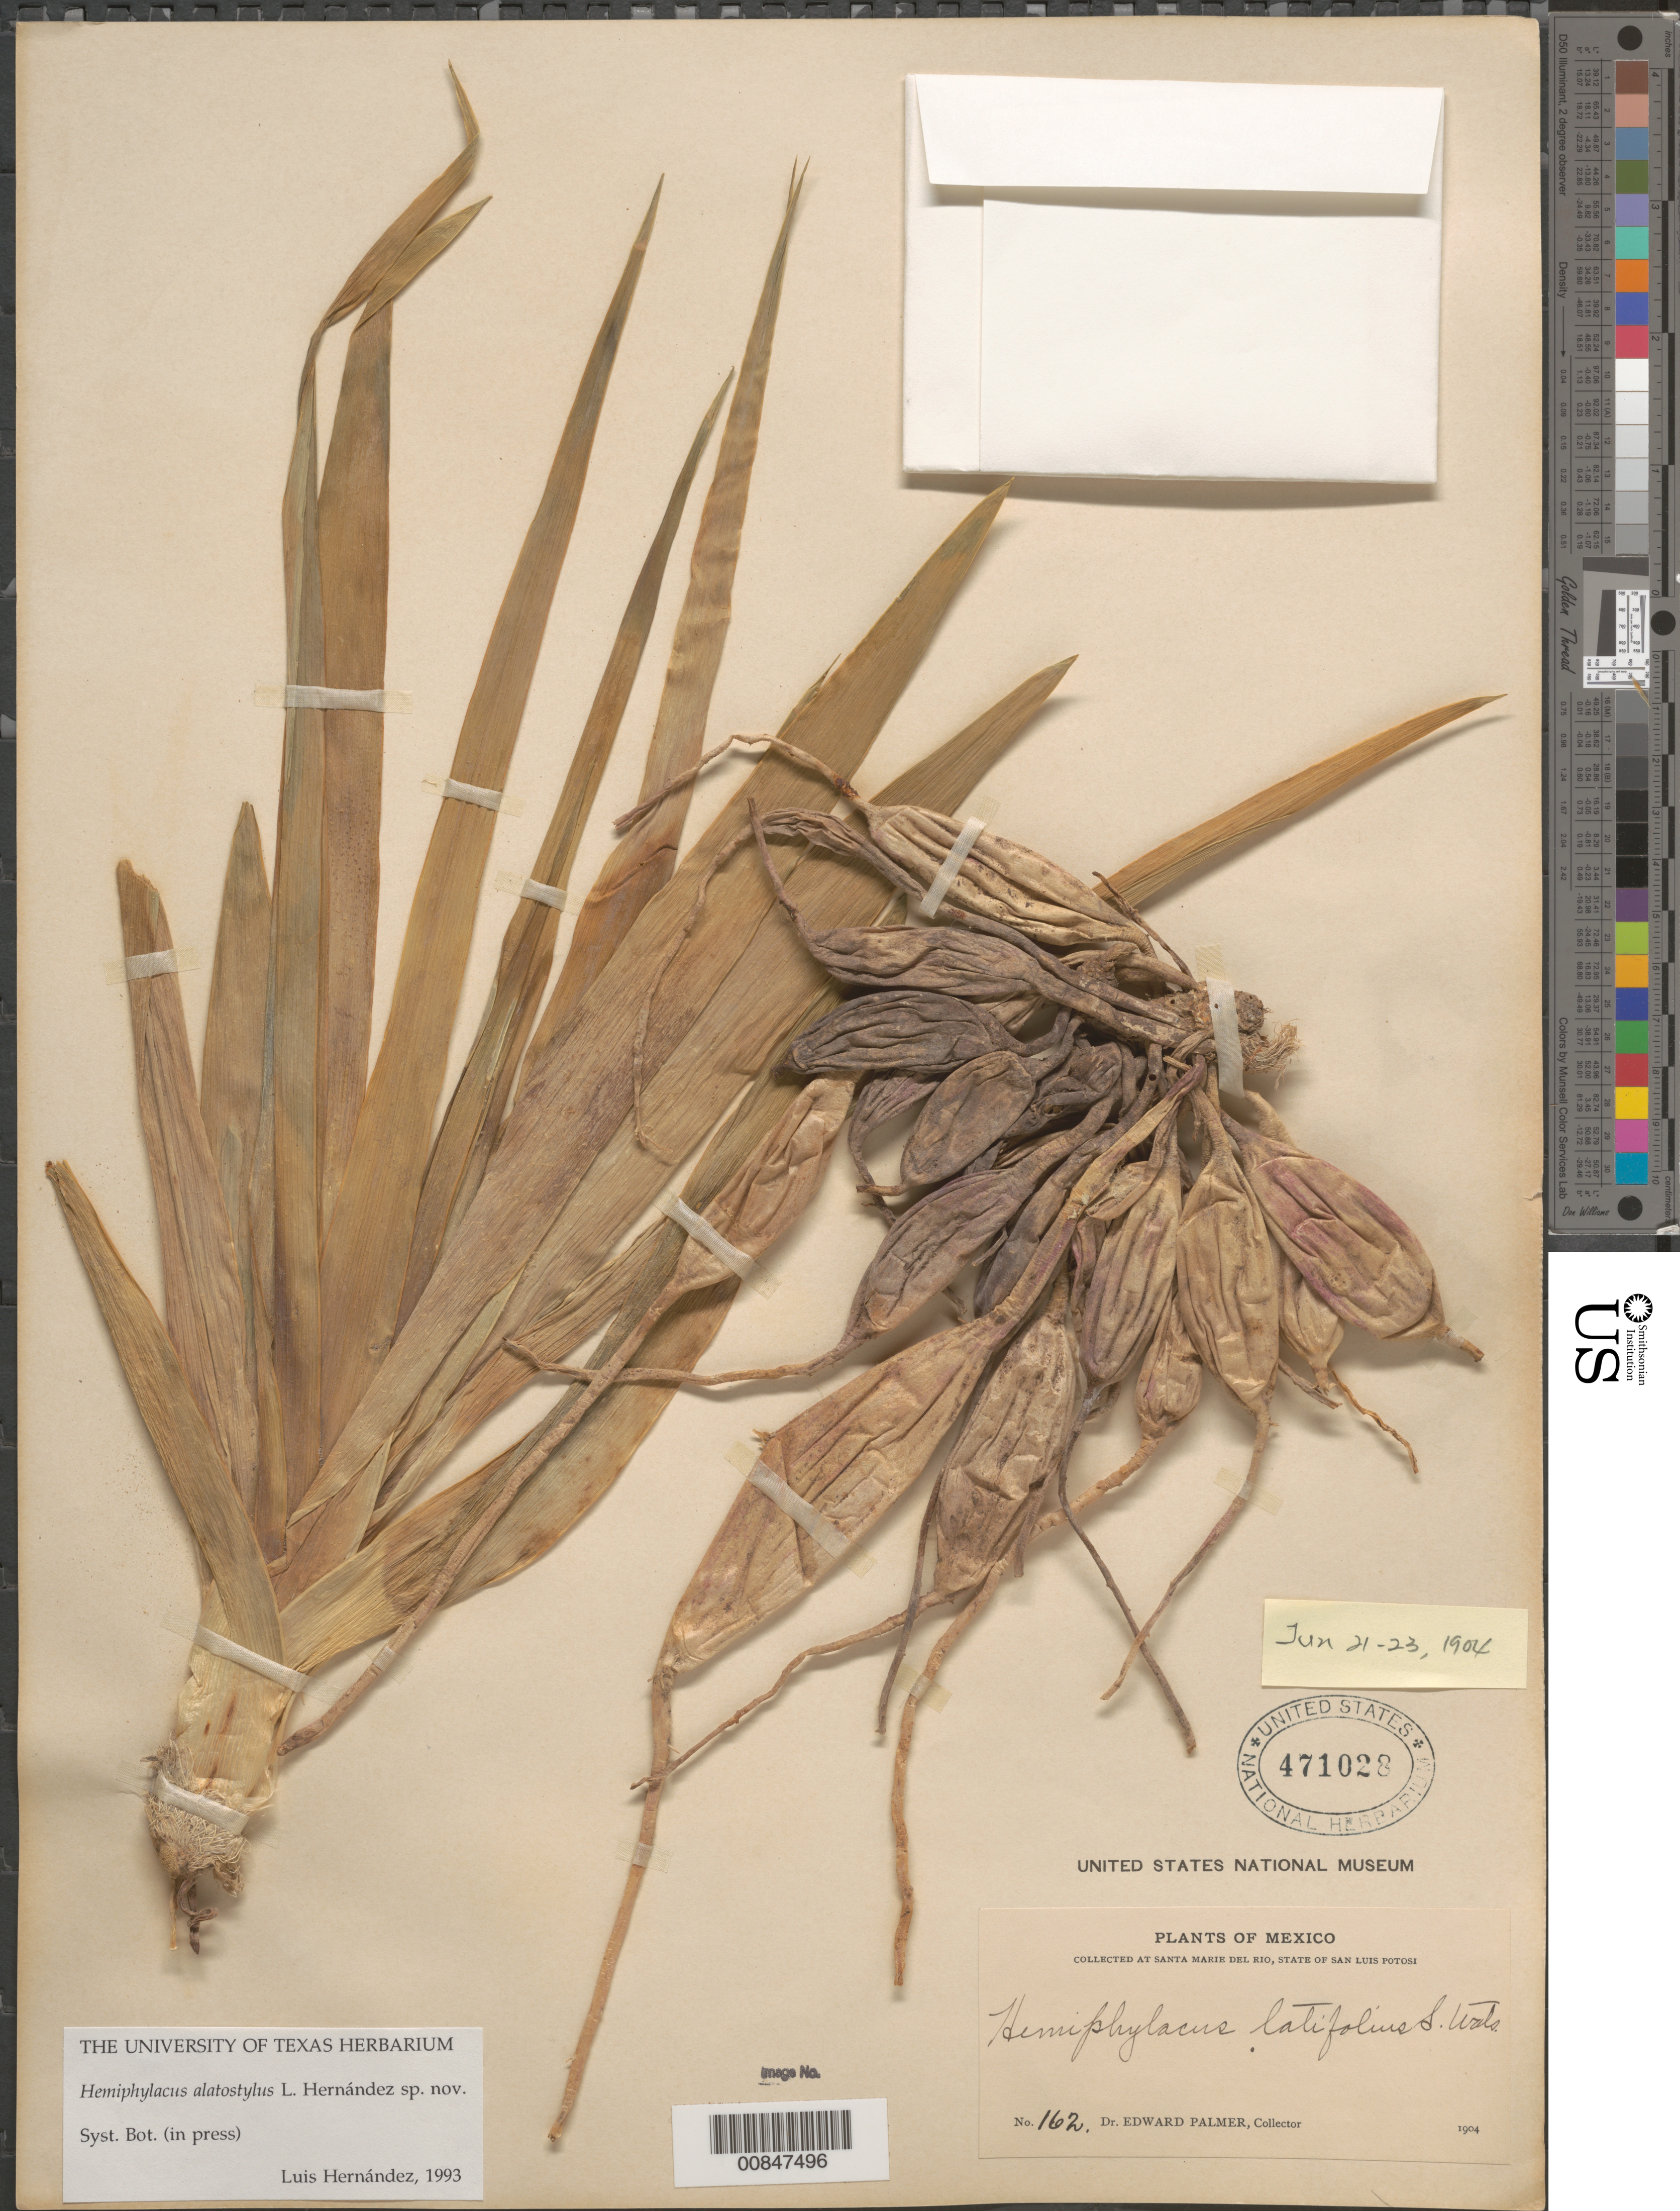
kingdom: Plantae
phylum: Tracheophyta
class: Liliopsida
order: Asparagales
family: Asparagaceae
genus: Hemiphylacus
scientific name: Hemiphylacus alatostylus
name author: L. Hern.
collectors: E. Palmer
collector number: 162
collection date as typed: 21 Jun 1904 to 23 Jun 1904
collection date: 1904-06-21/1904-06-23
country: Mexico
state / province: San Luis Potosí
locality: Santa Maria del Río, San Luis Potosí.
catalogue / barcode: US 471028